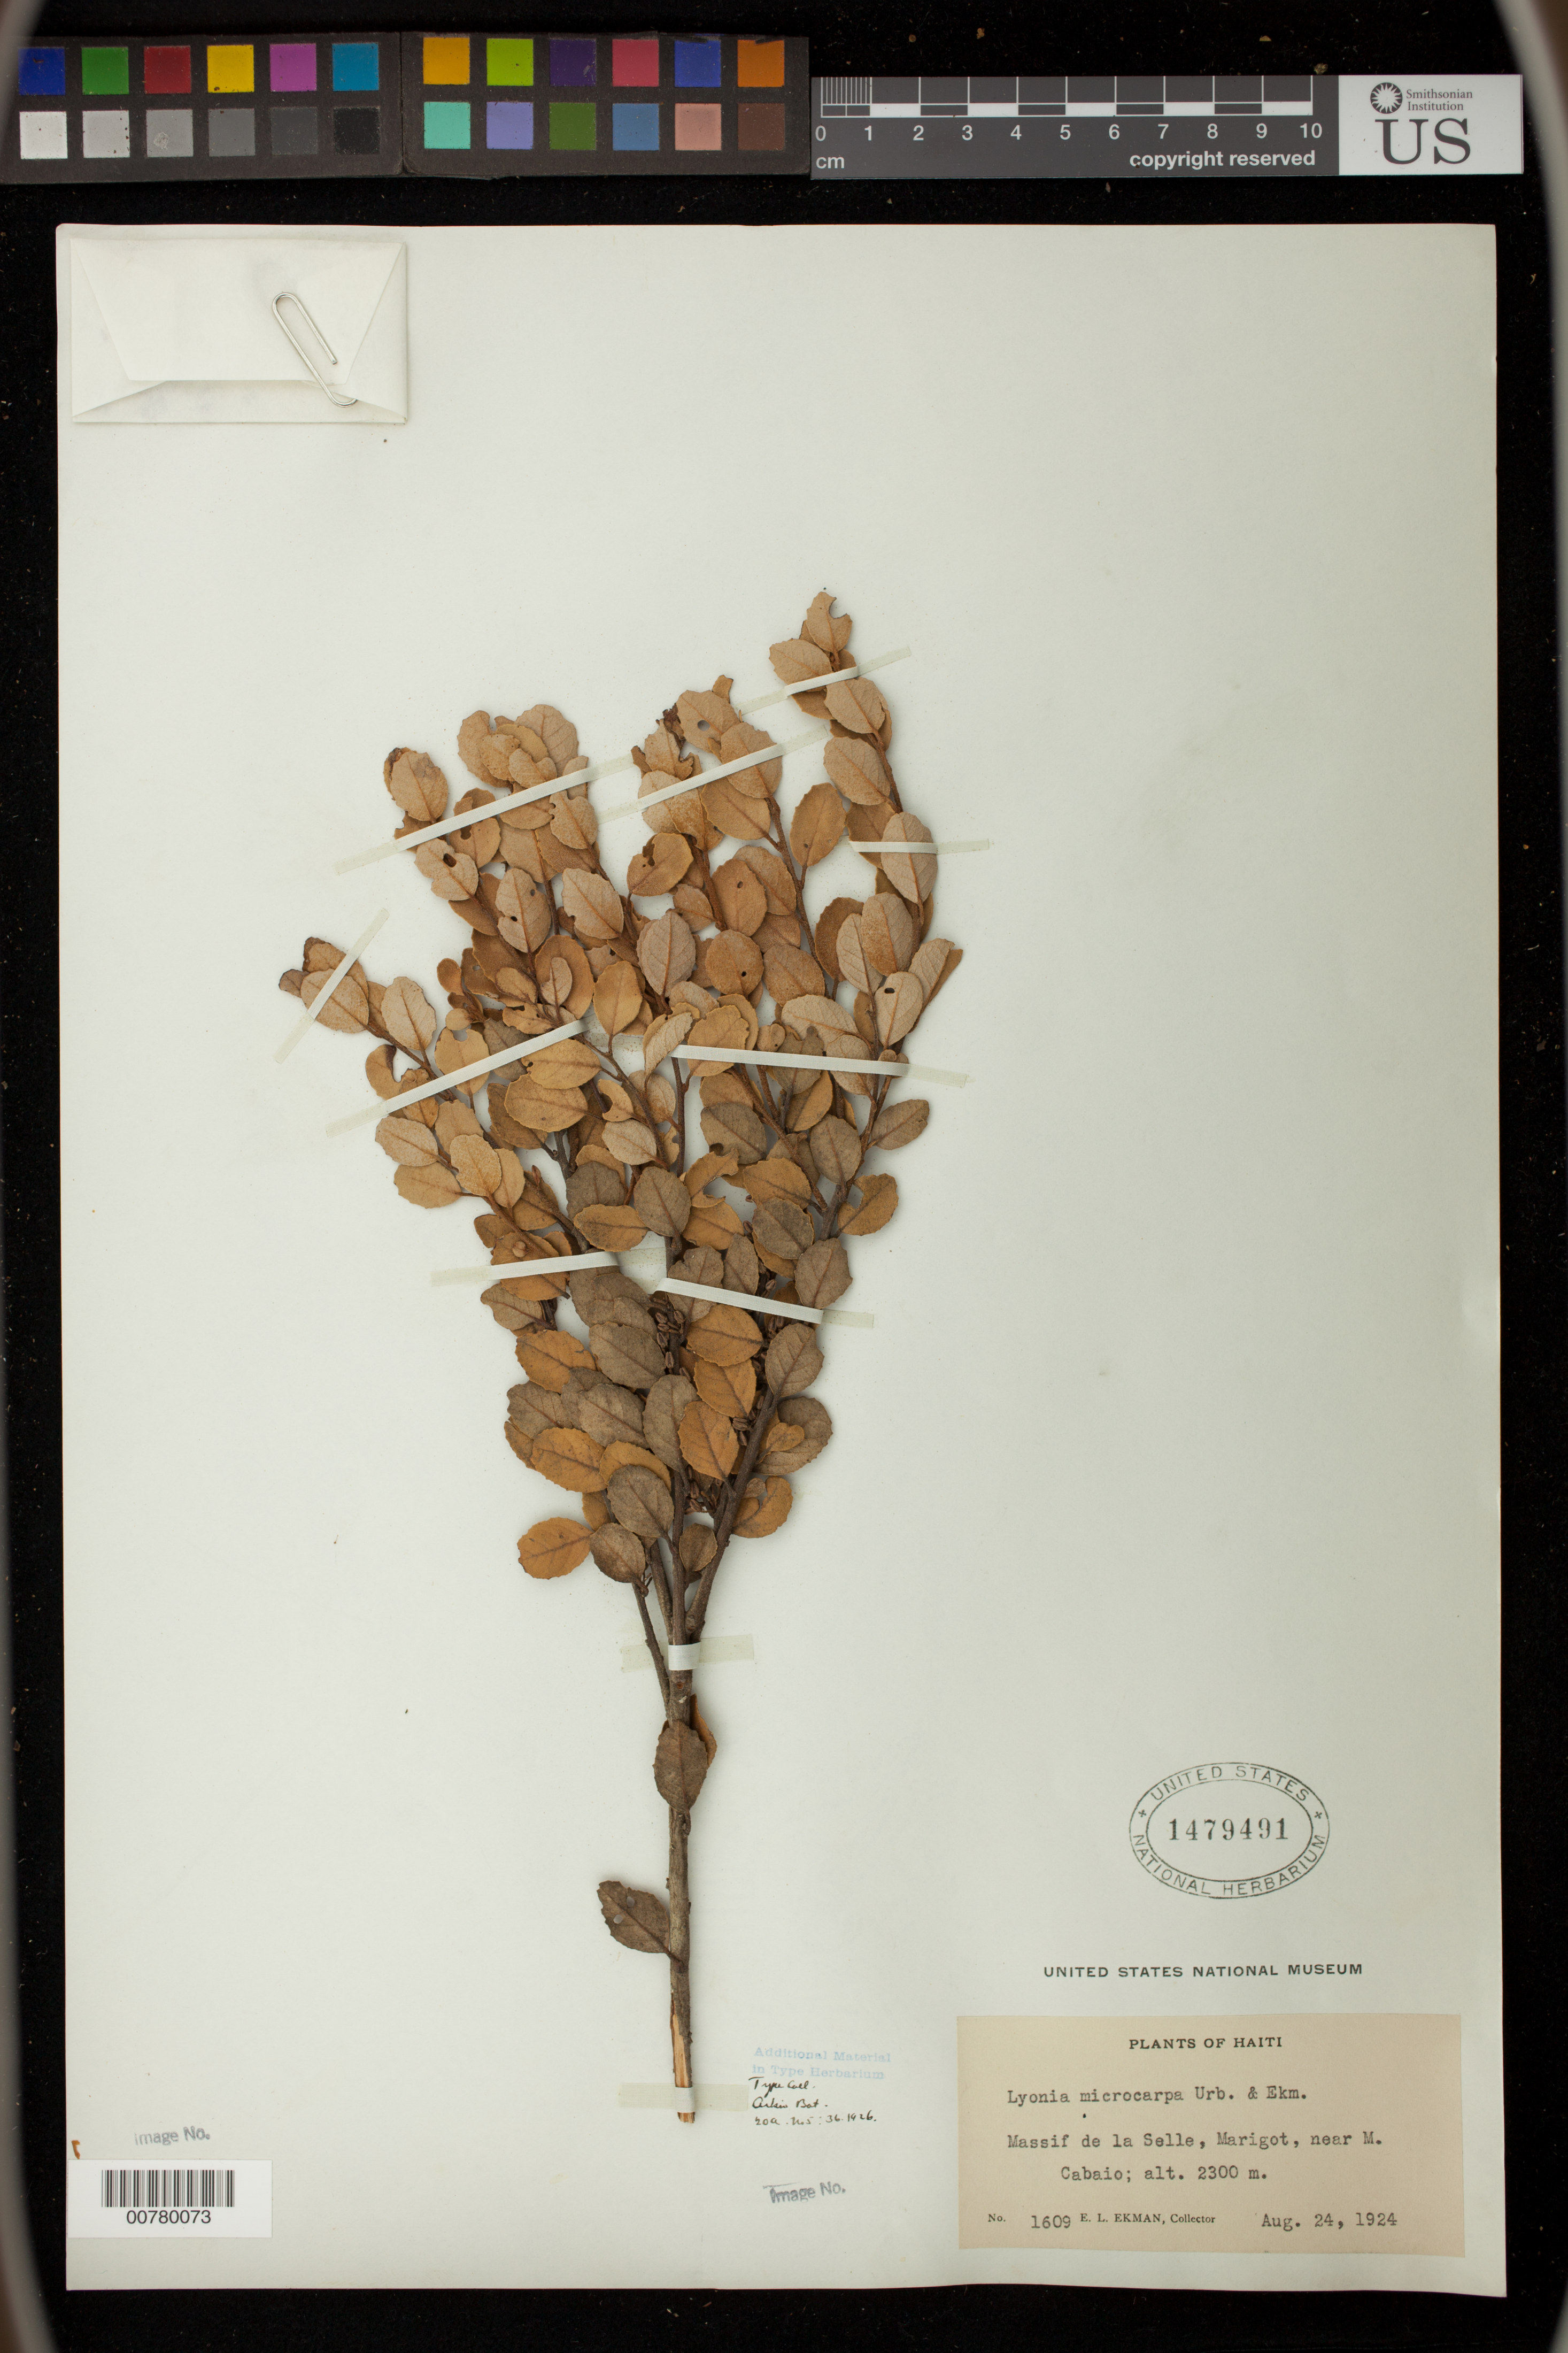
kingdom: Plantae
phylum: Tracheophyta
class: Magnoliopsida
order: Ericales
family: Ericaceae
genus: Lyonia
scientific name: Lyonia microcarpa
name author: Urb. & Ekman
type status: Isotype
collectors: E. L. Ekman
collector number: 1609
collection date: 1924-08-24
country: Haiti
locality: Morne de La Selle, Marigot, near Morne Cabaio.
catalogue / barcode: US 1479491